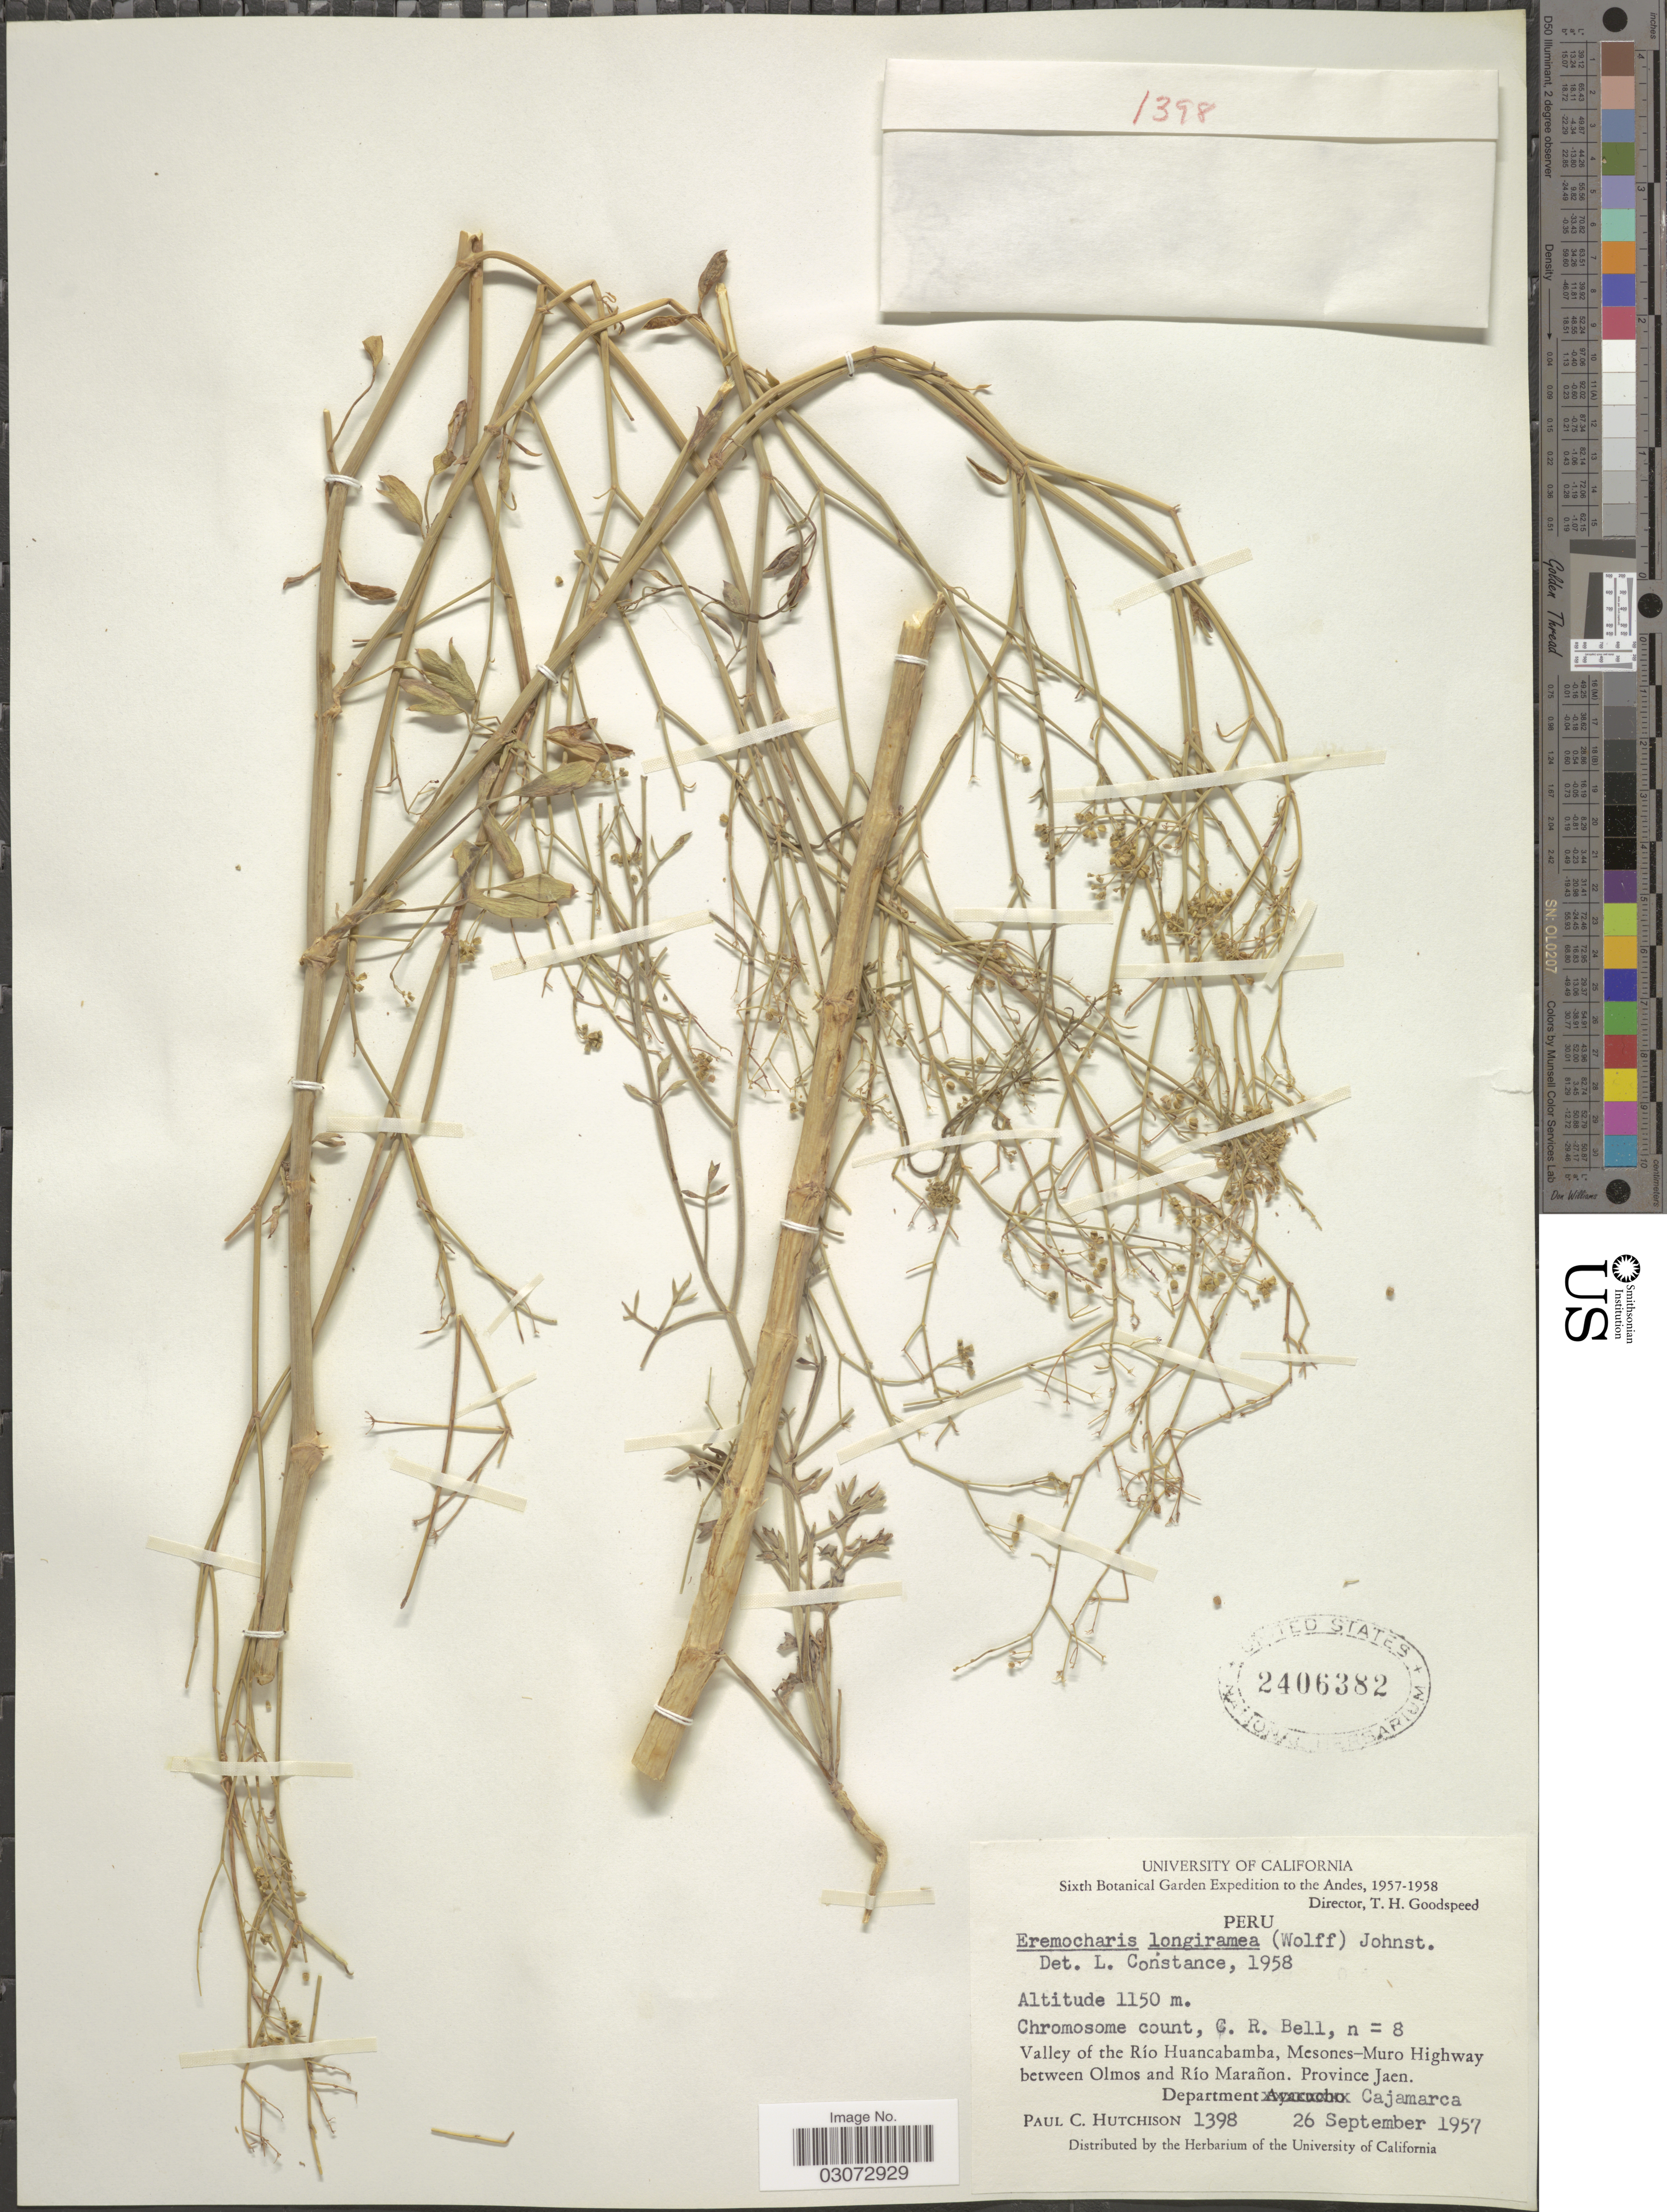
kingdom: Plantae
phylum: Tracheophyta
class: Magnoliopsida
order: Apiales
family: Apiaceae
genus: Eremocharis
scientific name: Eremocharis longiramea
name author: (Wolff) Johnst.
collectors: P. C. Hutchison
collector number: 1398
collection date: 1957-09-26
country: Peru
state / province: Cajamarca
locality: Andes. Valley of the Río Huancabamba, Mesones-Muro Highway between Olmos and Río Marañon. Province Jaen. Department Cajamarca.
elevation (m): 1150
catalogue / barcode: US 2406382